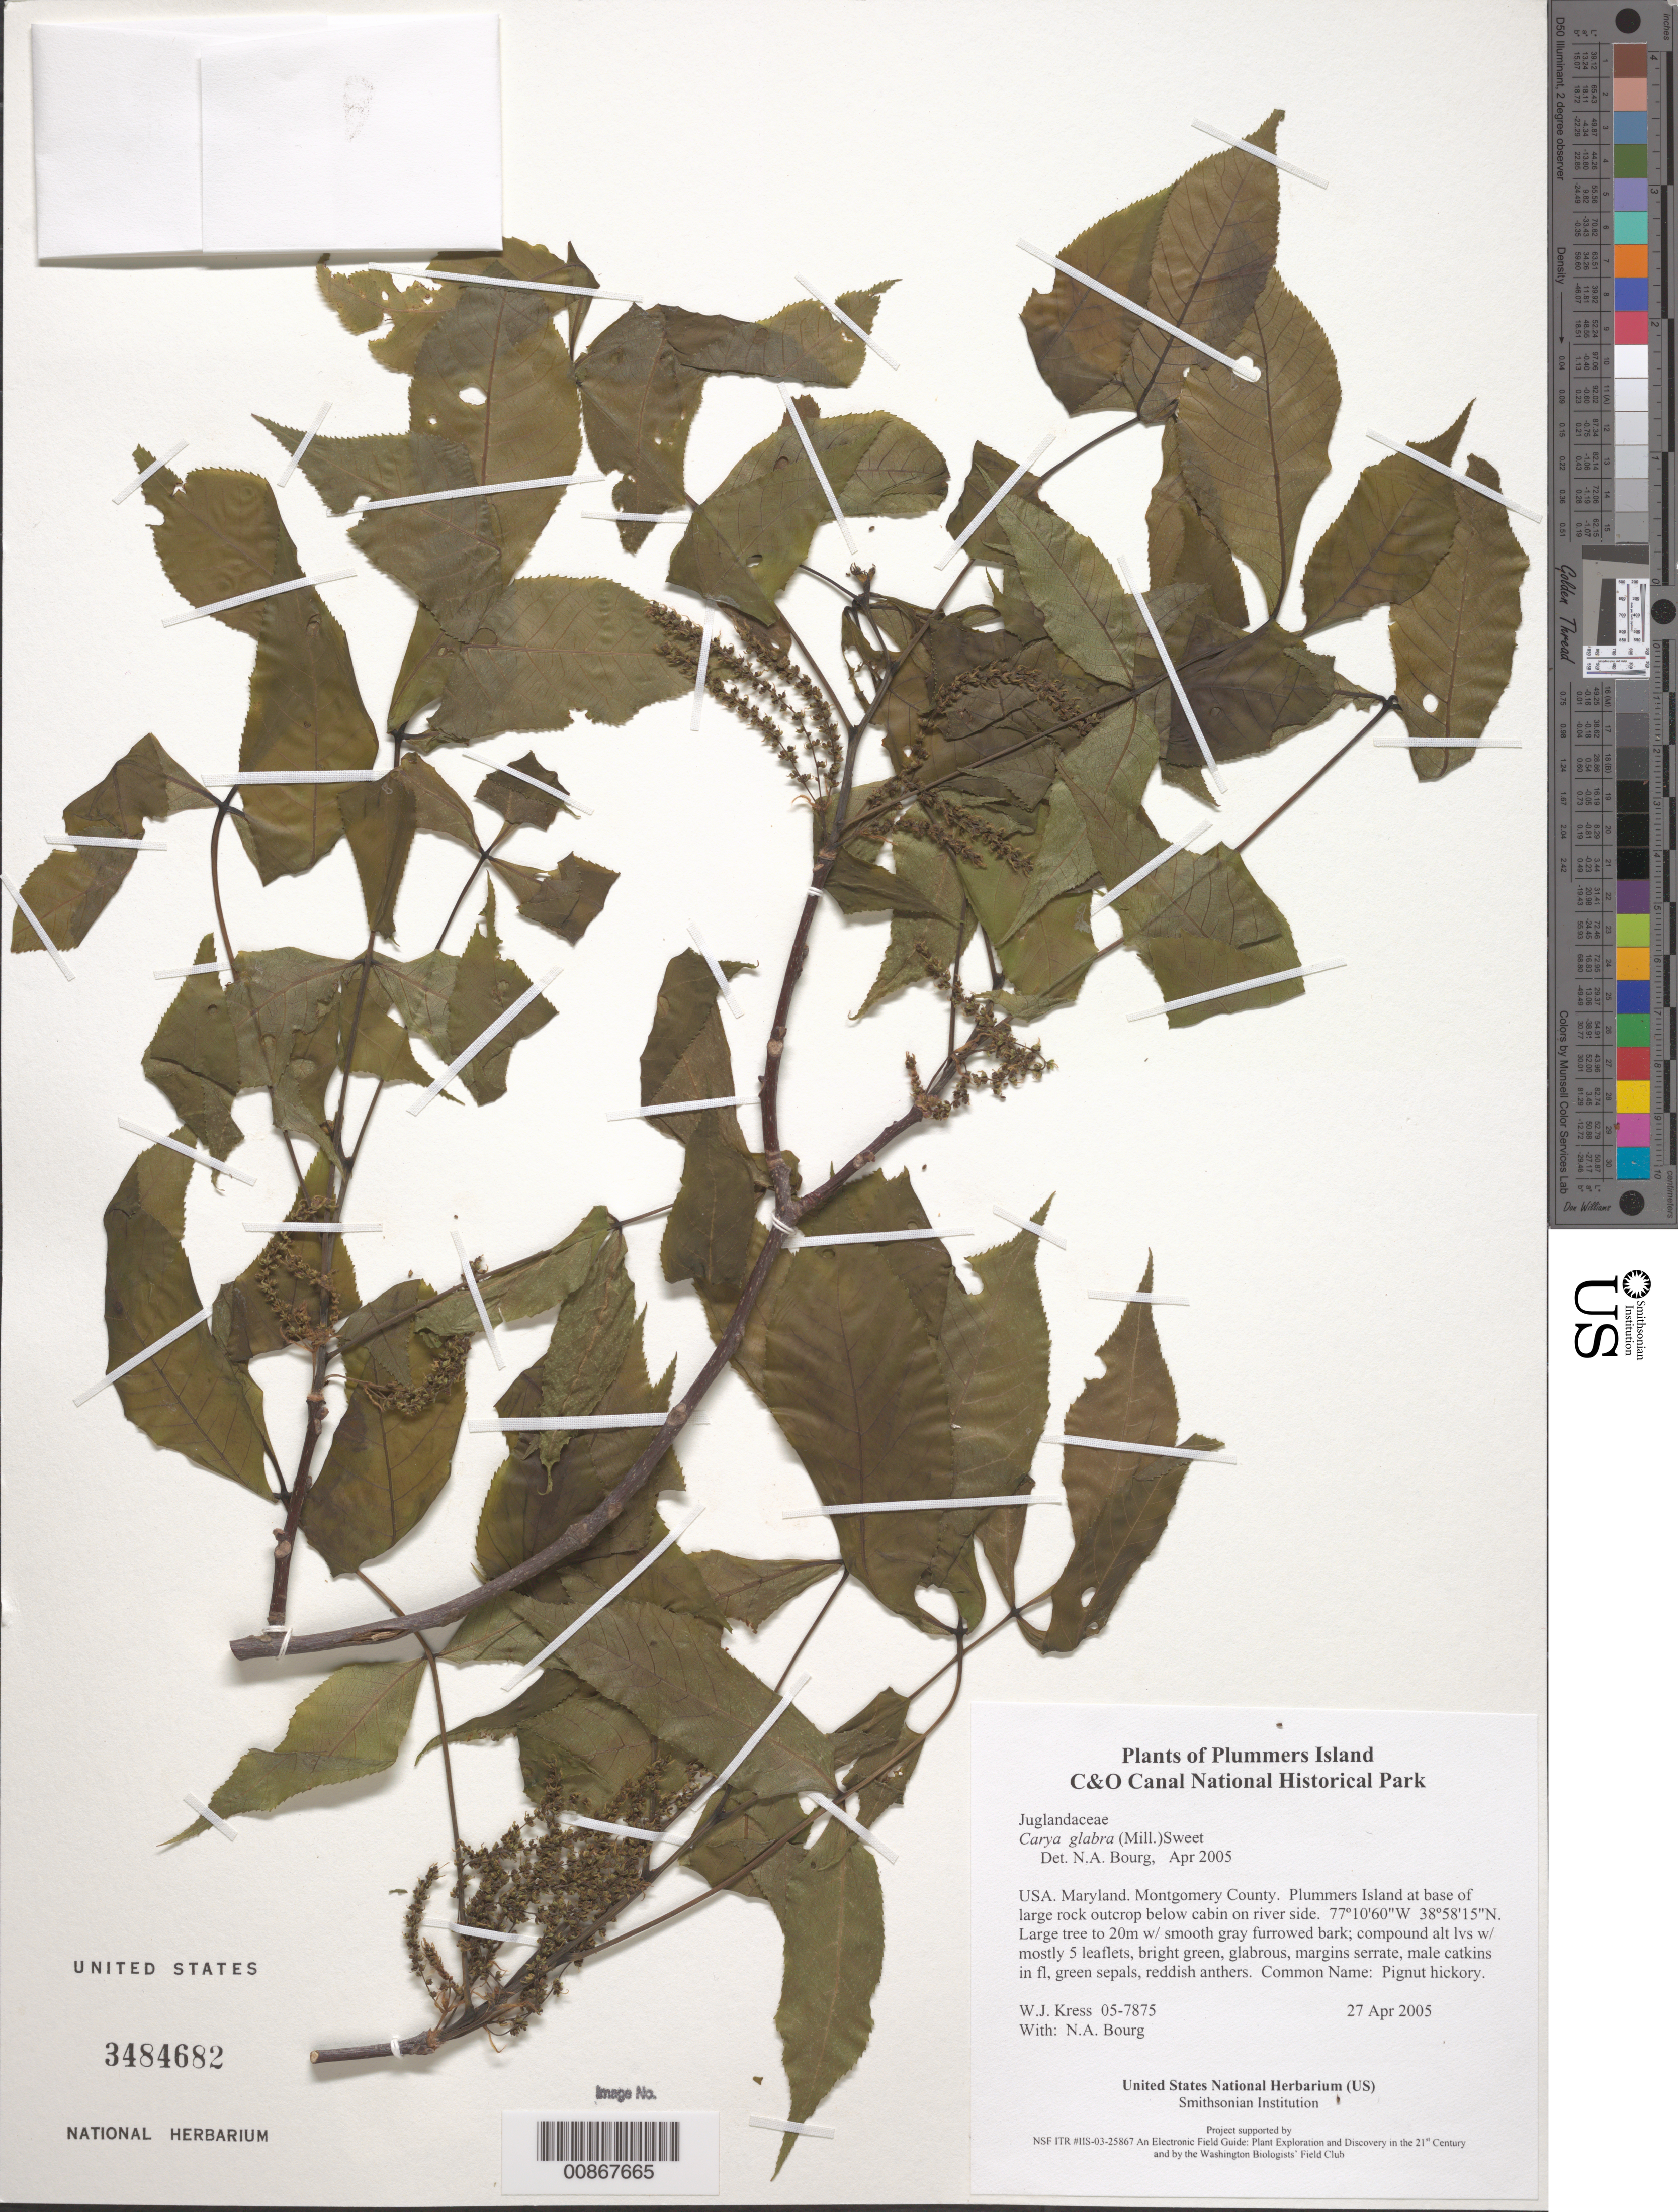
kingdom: Plantae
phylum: Tracheophyta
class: Magnoliopsida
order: Fagales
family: Juglandaceae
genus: Carya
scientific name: Carya glabra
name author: (Mill.) Sweet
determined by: Bourg, N. A.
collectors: W. J. Kress & N. A. Bourg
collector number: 05-7875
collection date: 2005-04-27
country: United States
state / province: Maryland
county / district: Montgomery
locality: Chesapeake and Ohio Canal National Historical Park, Plummers Island at base of large rock outcrop below cabin on river side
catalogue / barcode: US 3484682